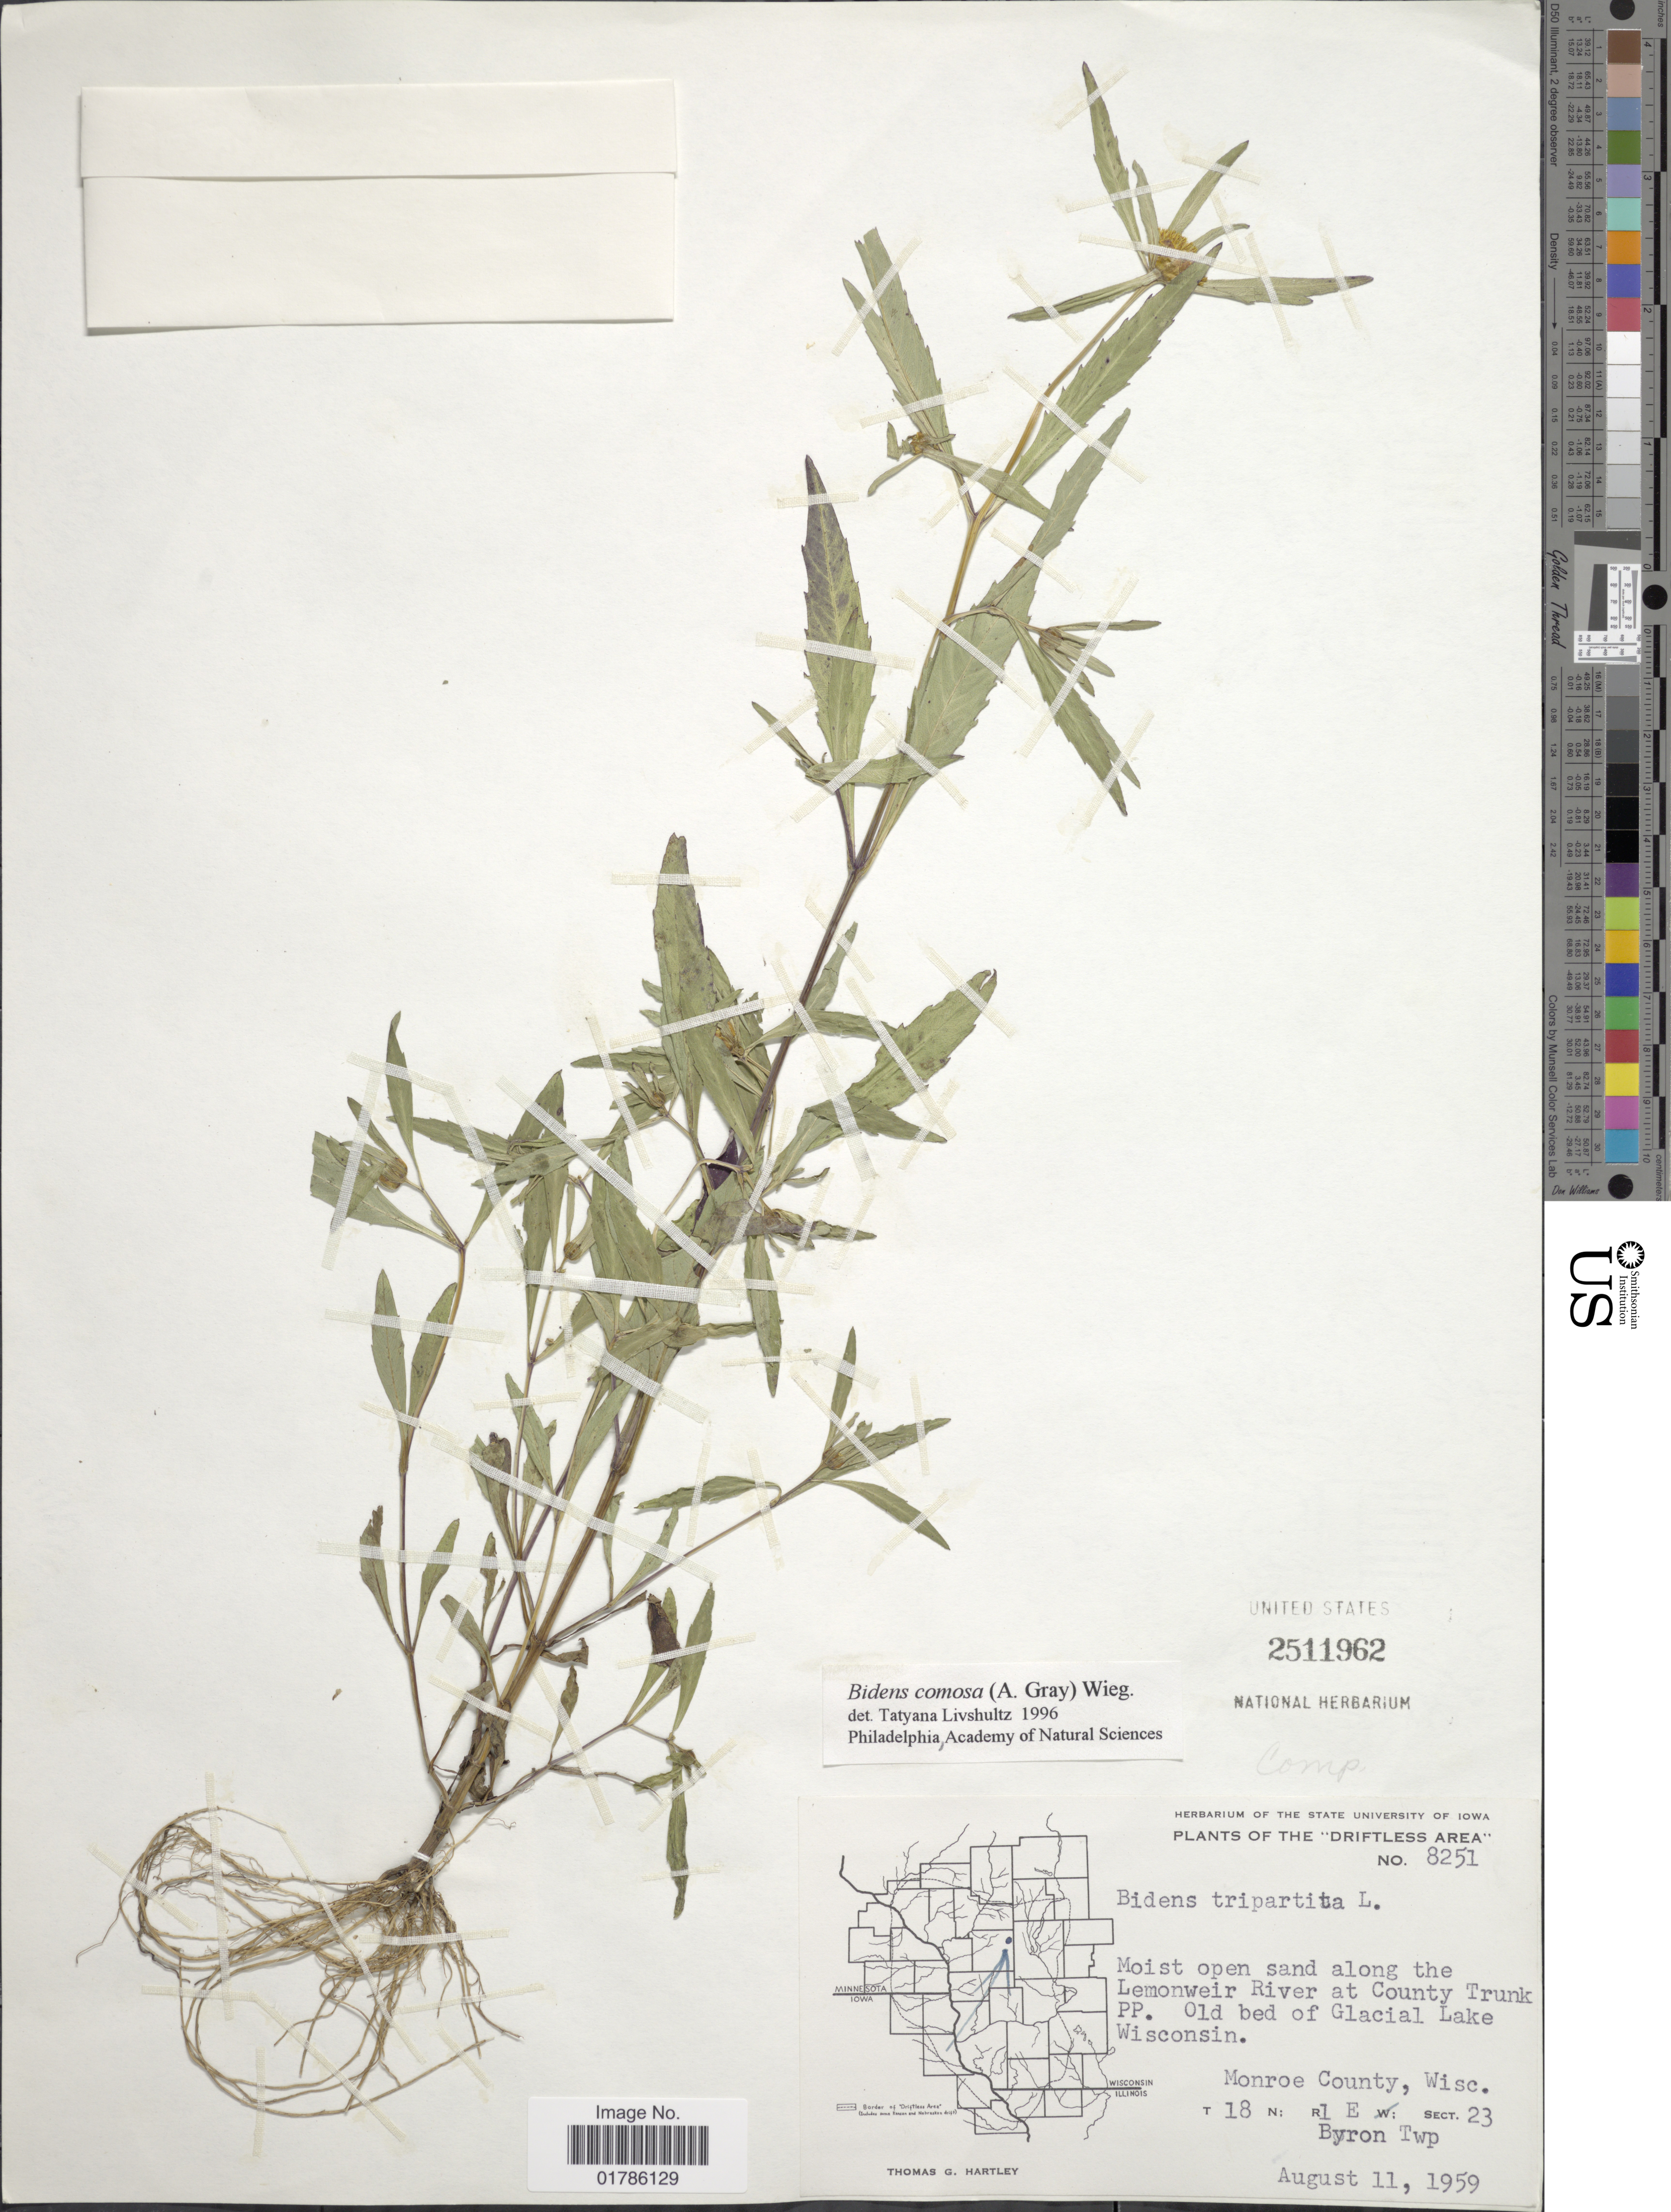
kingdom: Plantae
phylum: Tracheophyta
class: Magnoliopsida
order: Asterales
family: Asteraceae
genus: Bidens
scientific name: Bidens comosa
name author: (A. Gray) Wiegand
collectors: T. G. Hartley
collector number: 8251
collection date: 1959-08-11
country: United States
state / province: Wisconsin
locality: Driftless Area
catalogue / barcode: US 2511962